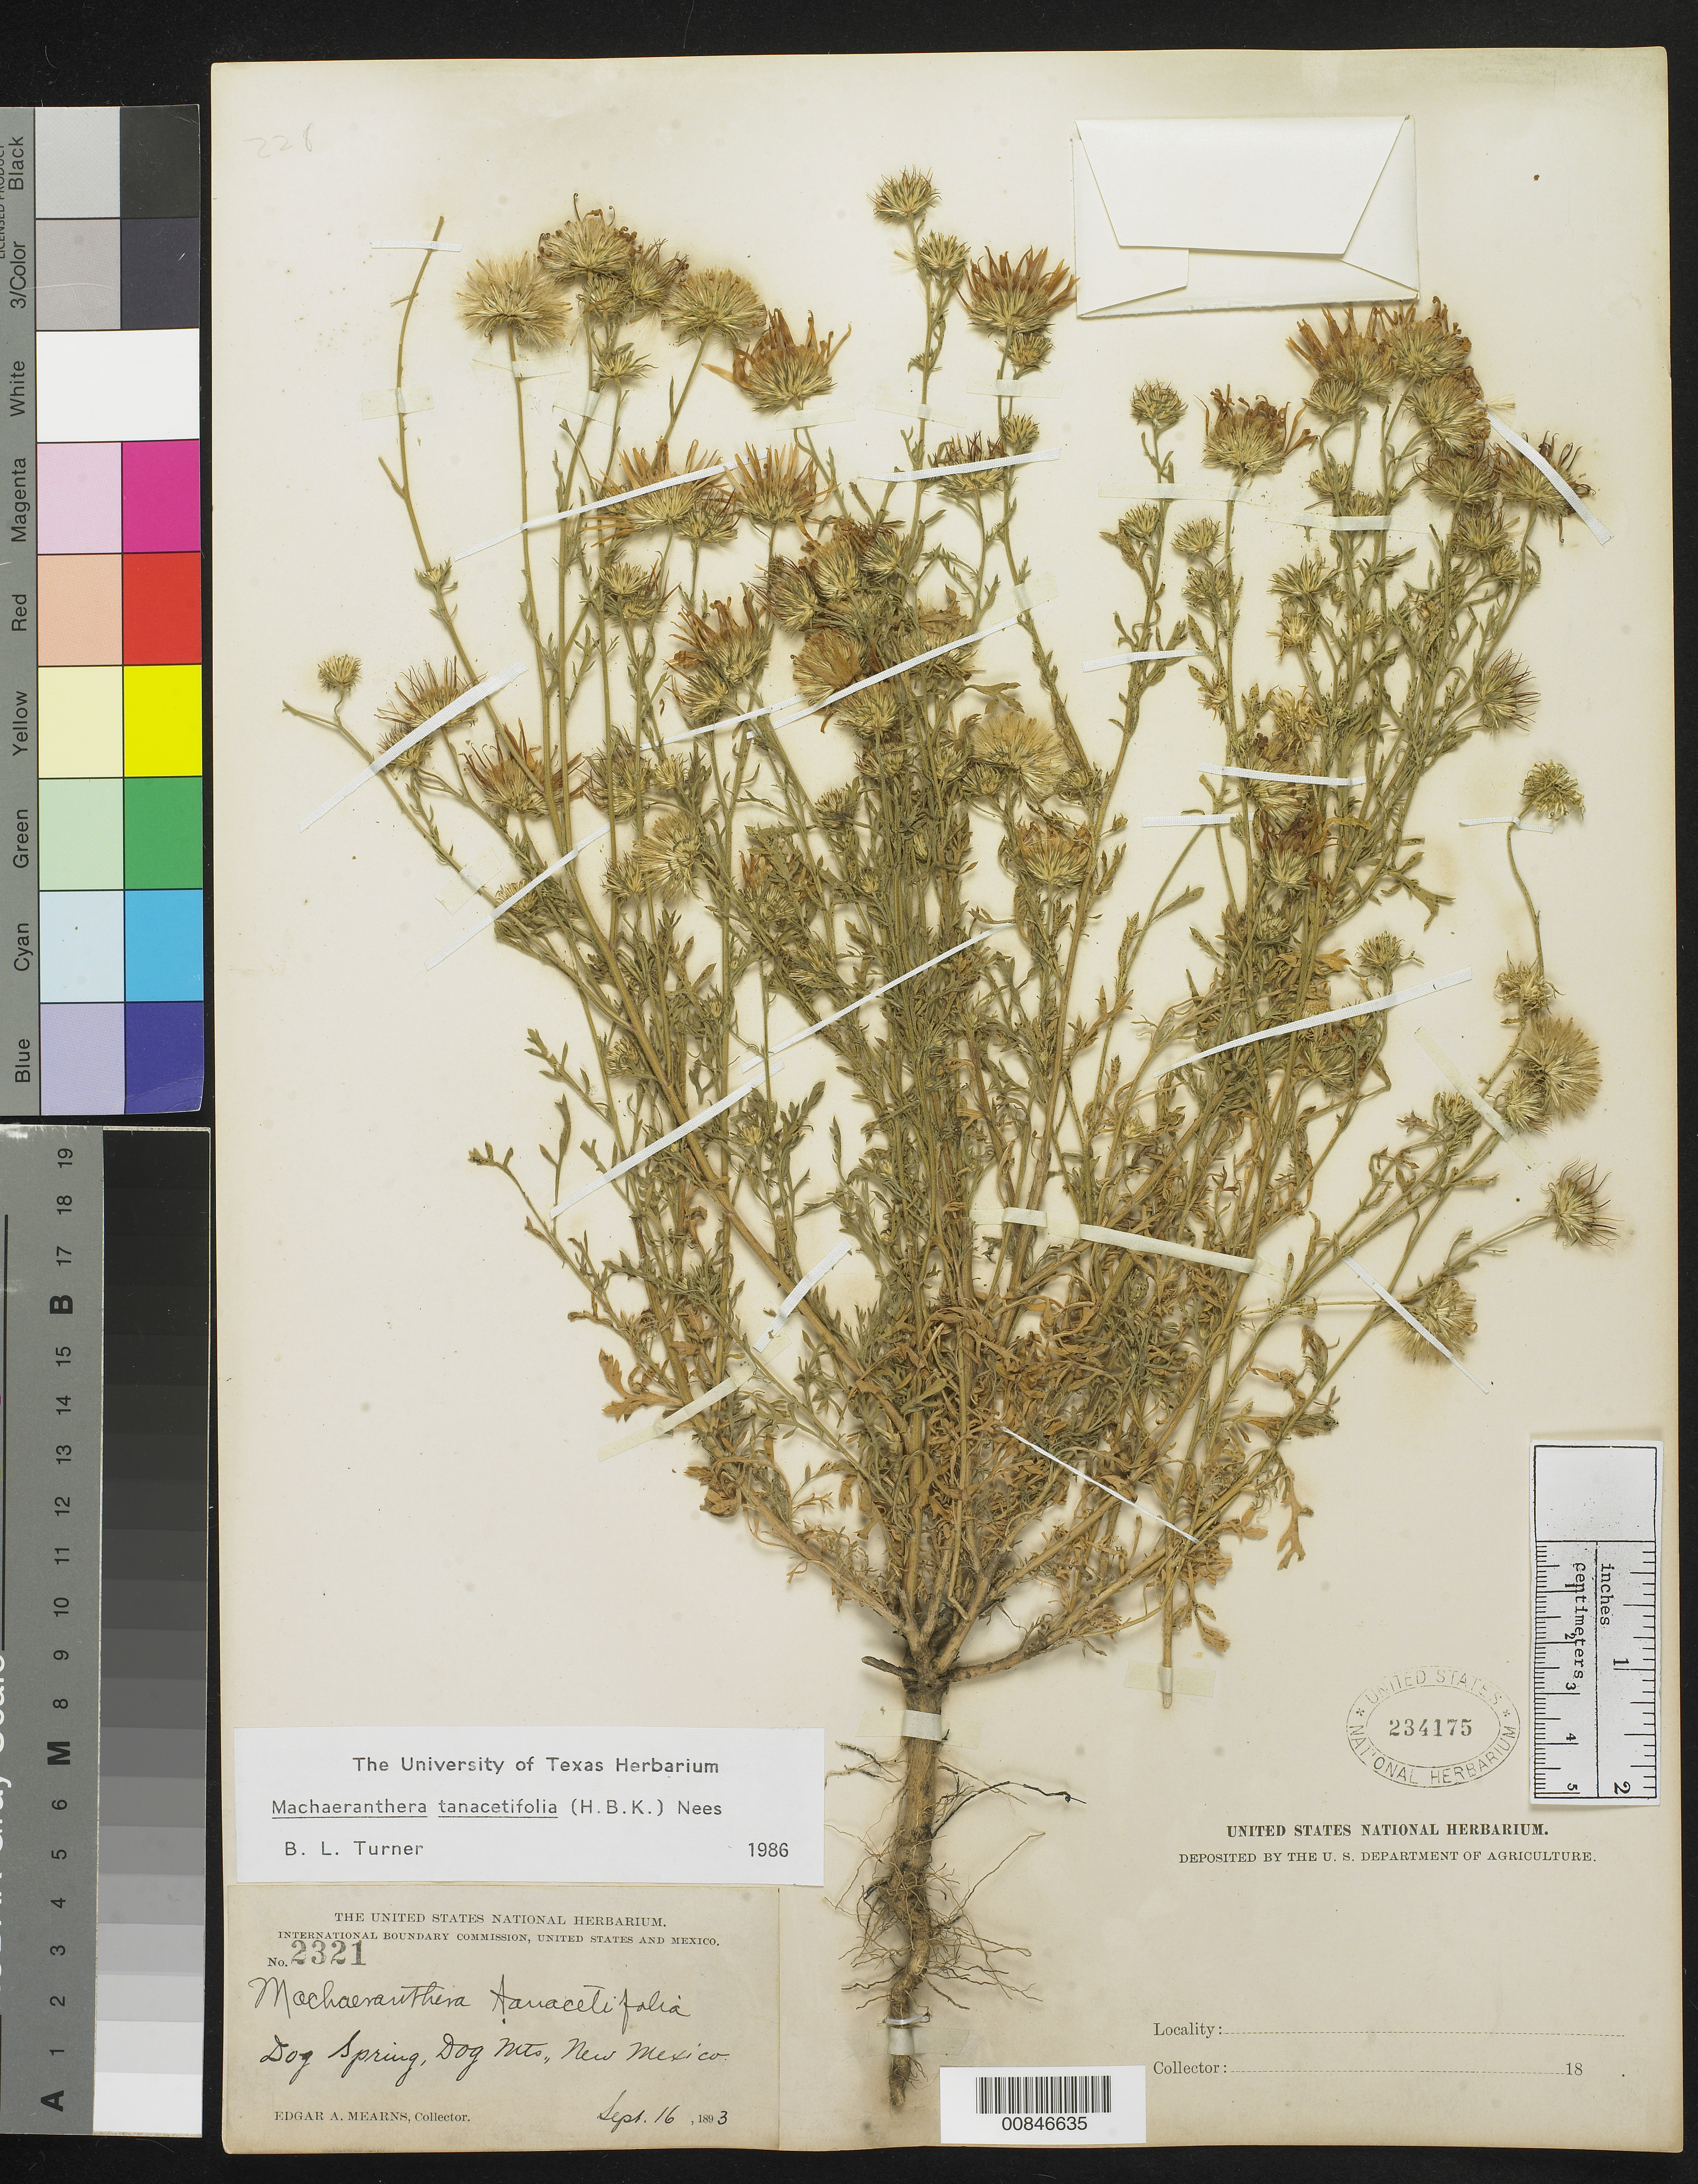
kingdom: Plantae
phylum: Tracheophyta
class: Magnoliopsida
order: Asterales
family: Asteraceae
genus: Machaeranthera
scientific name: Machaeranthera tanacetifolia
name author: (Kunth) Nees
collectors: E. A. Mearns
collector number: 2321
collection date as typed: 16 Sep 1893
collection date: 1893-09-16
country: United States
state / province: New Mexico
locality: Dog Spring, Dog Mts., New Mexico.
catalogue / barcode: US 234175